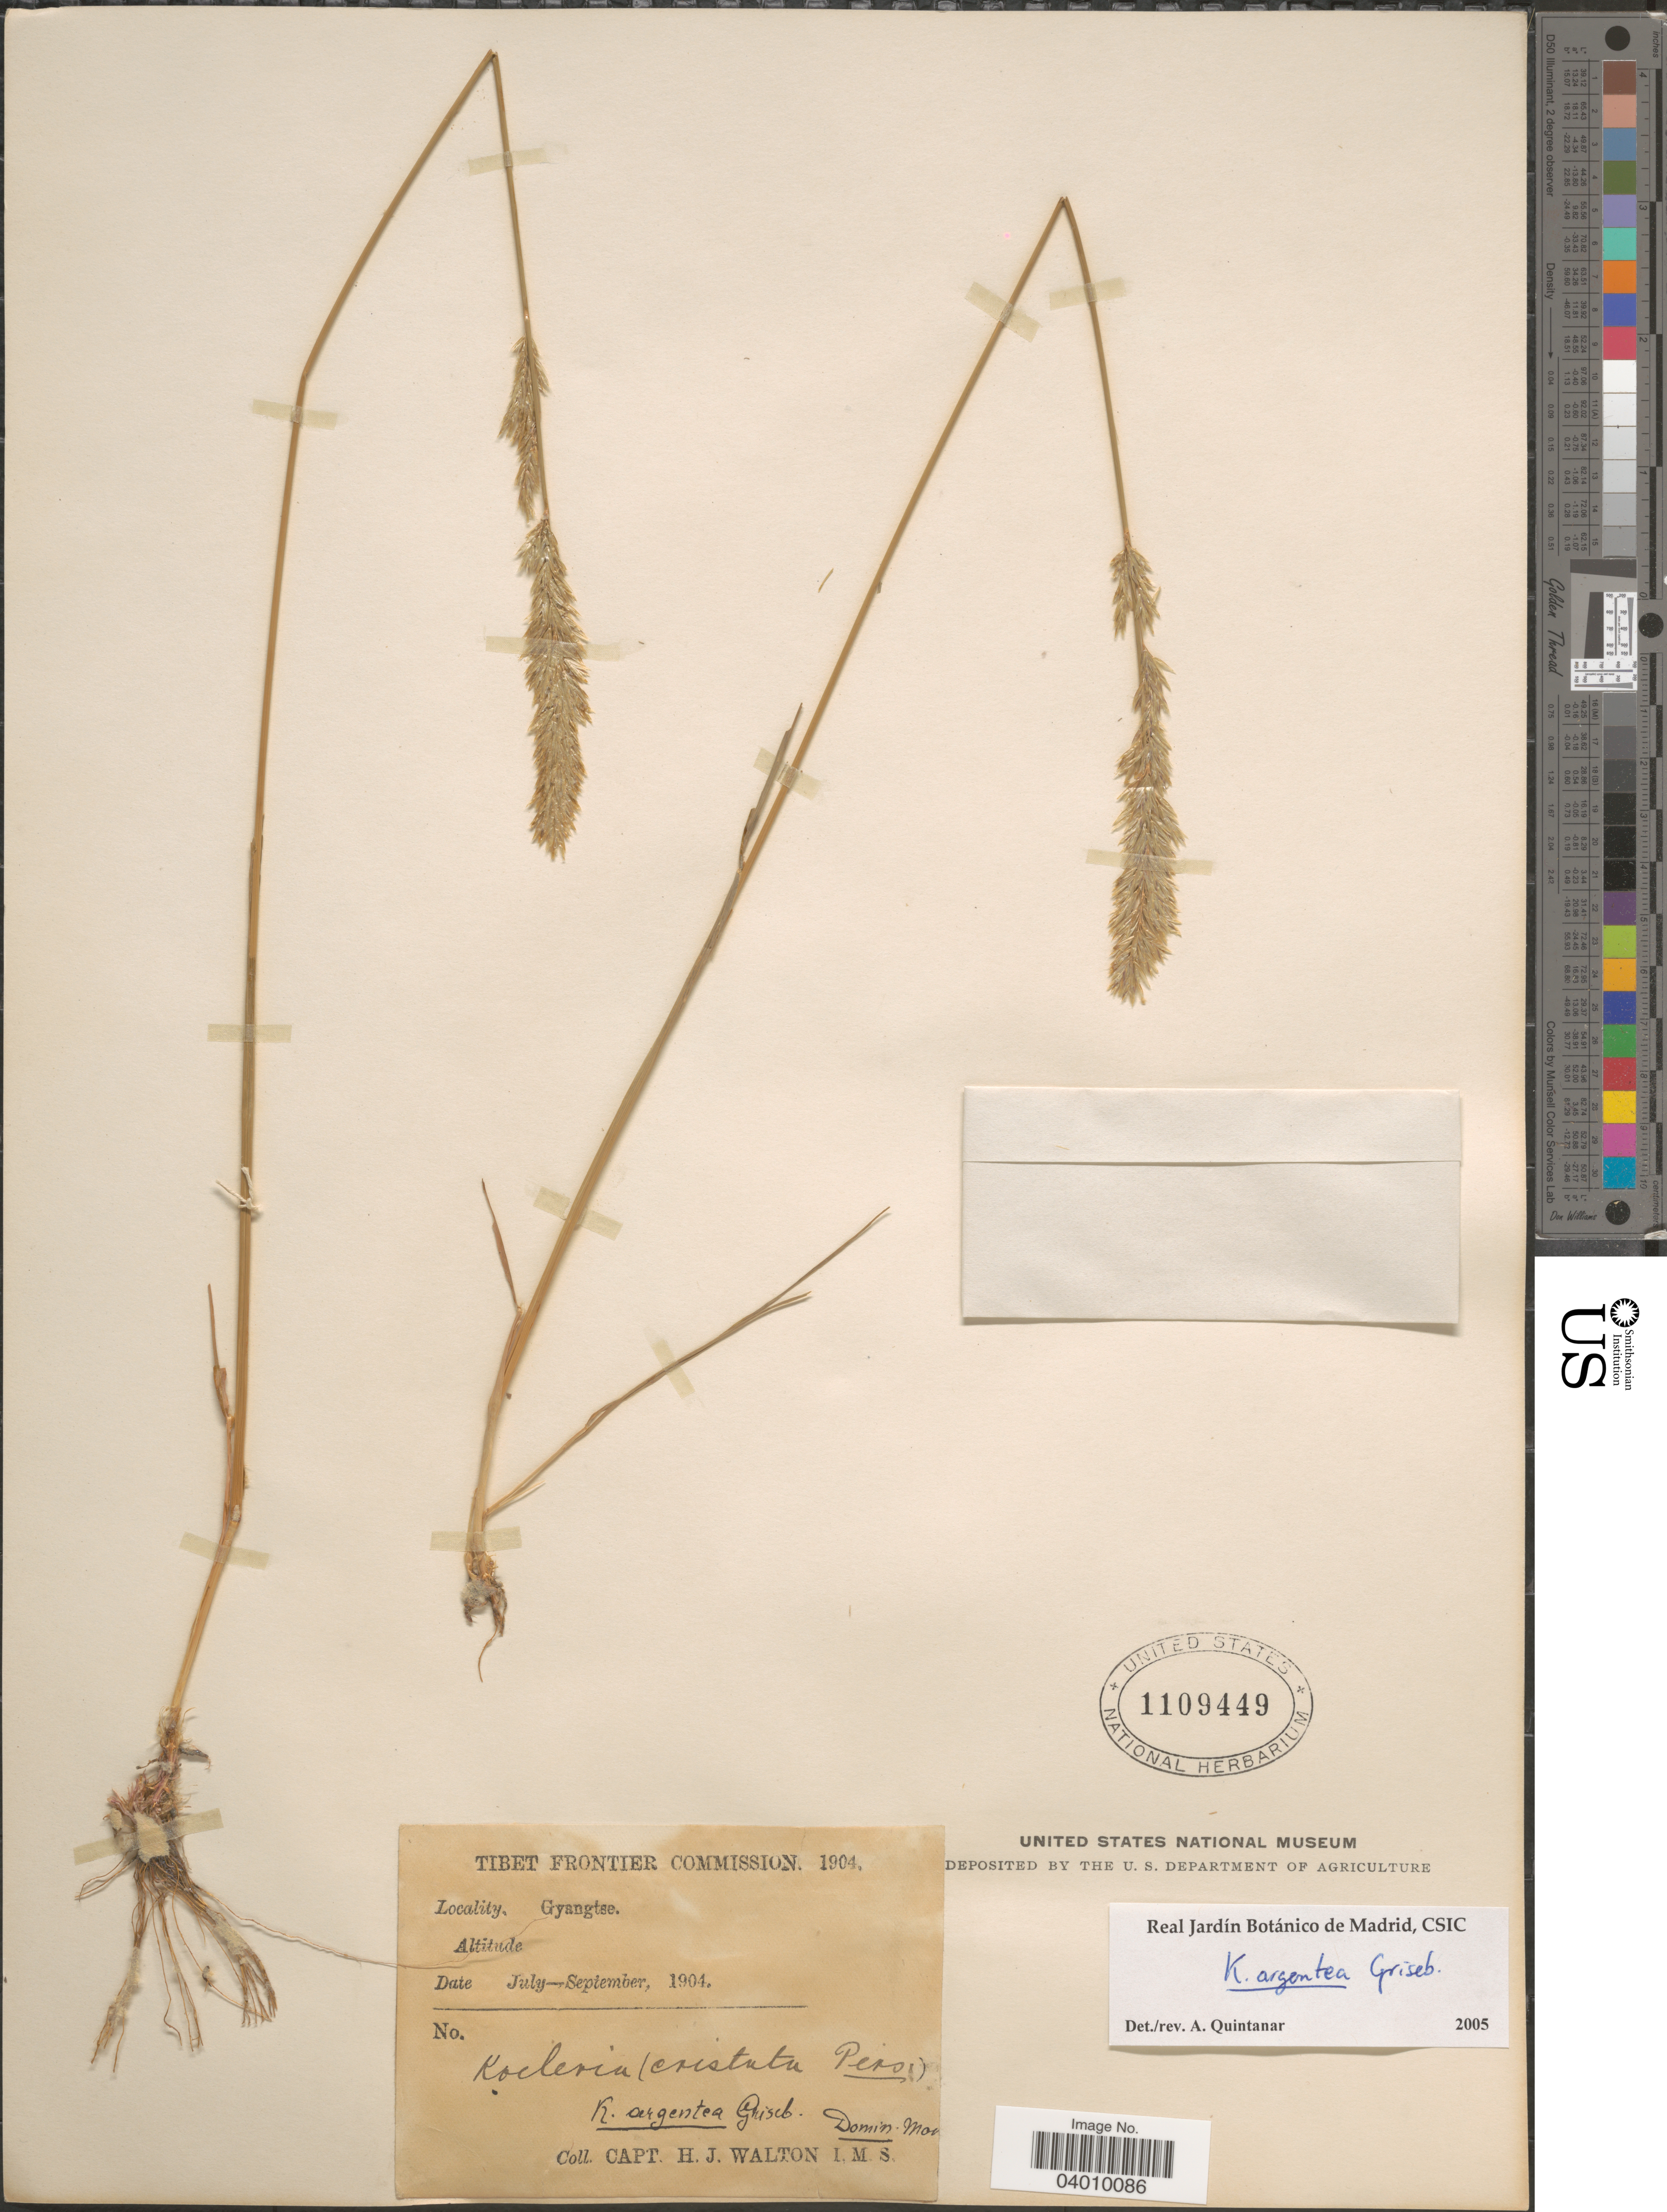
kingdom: Plantae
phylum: Tracheophyta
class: Liliopsida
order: Poales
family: Poaceae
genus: Koeleria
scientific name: Koeleria argentea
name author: Griseb.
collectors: H. Walton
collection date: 1904-07/1904-09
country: China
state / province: Xizang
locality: Tibet Frontier [unsure placement] Gyangtse.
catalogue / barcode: US 1109449